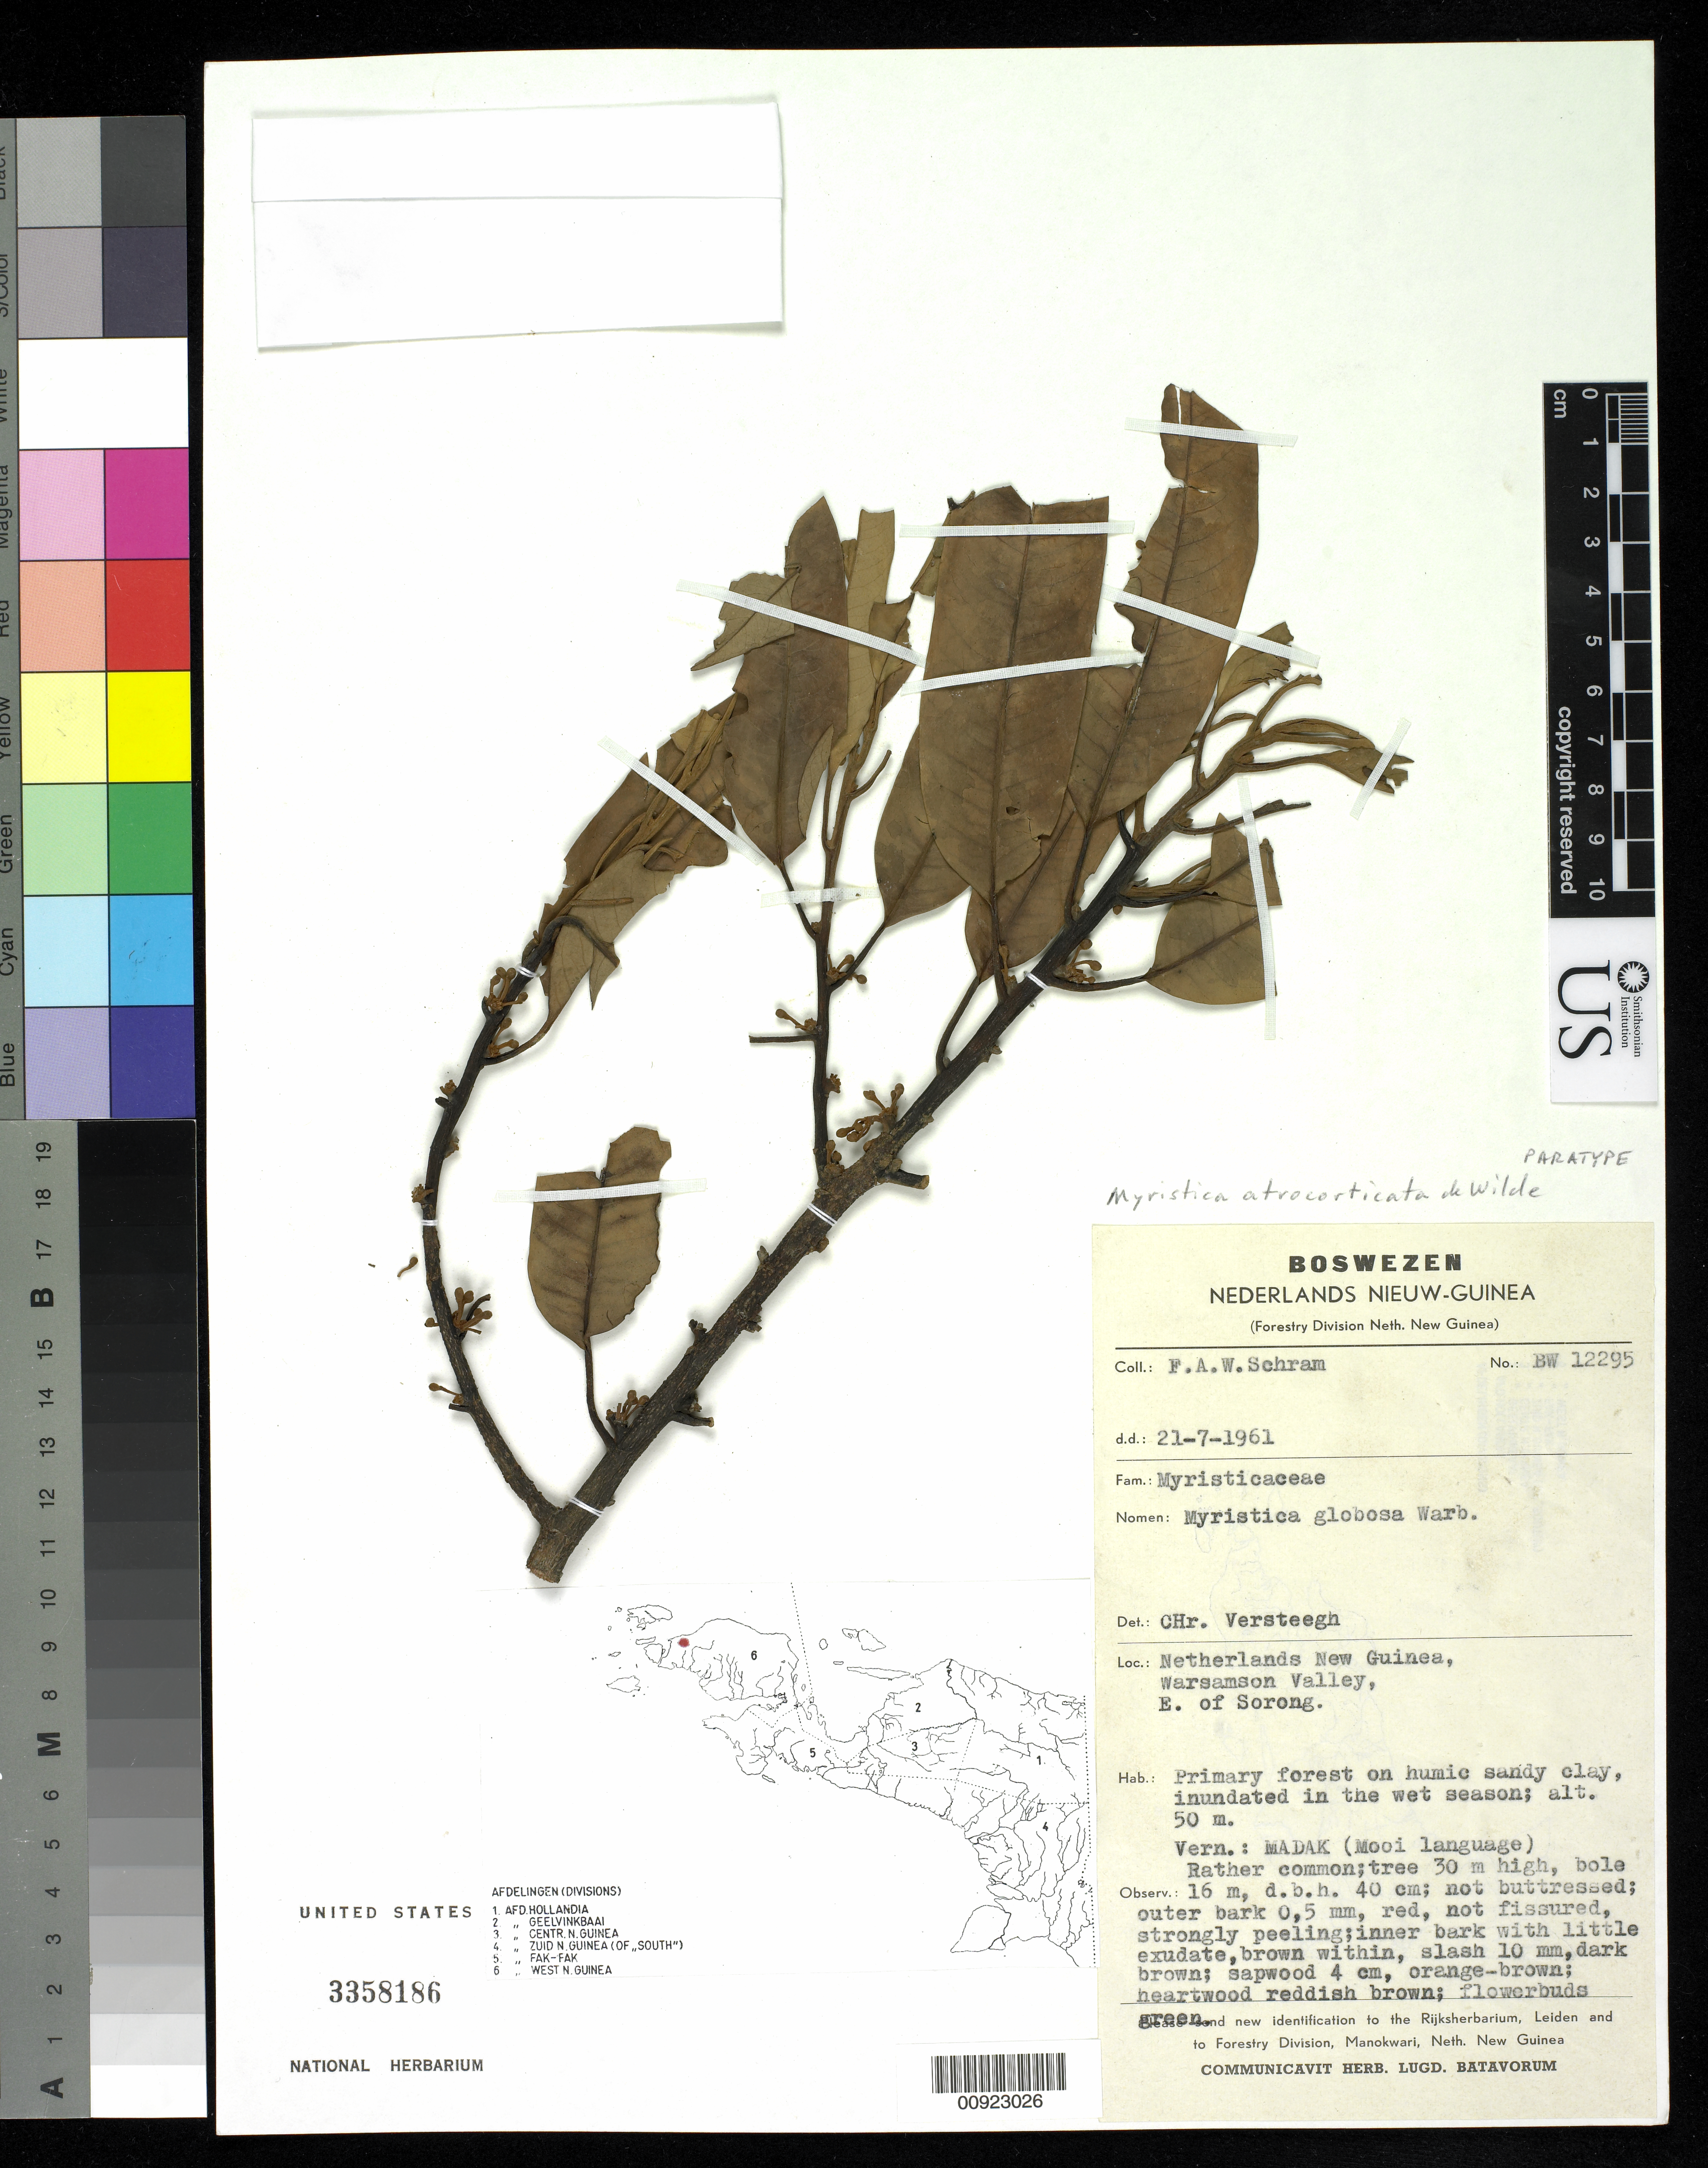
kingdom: Plantae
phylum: Tracheophyta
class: Magnoliopsida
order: Magnoliales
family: Myristicaceae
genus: Myristica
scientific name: Myristica atrocorticata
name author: W.J. de Wilde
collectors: F.A.W. Schram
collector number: BW 12295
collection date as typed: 21 Jul 1961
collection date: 1961-07-21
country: Indonesia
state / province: Papua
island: New Guinea I.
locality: Netherlands New Guinea, Warsamson Valley, East of Sorong. Irian Jaya.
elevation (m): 50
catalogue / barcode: US 3358186